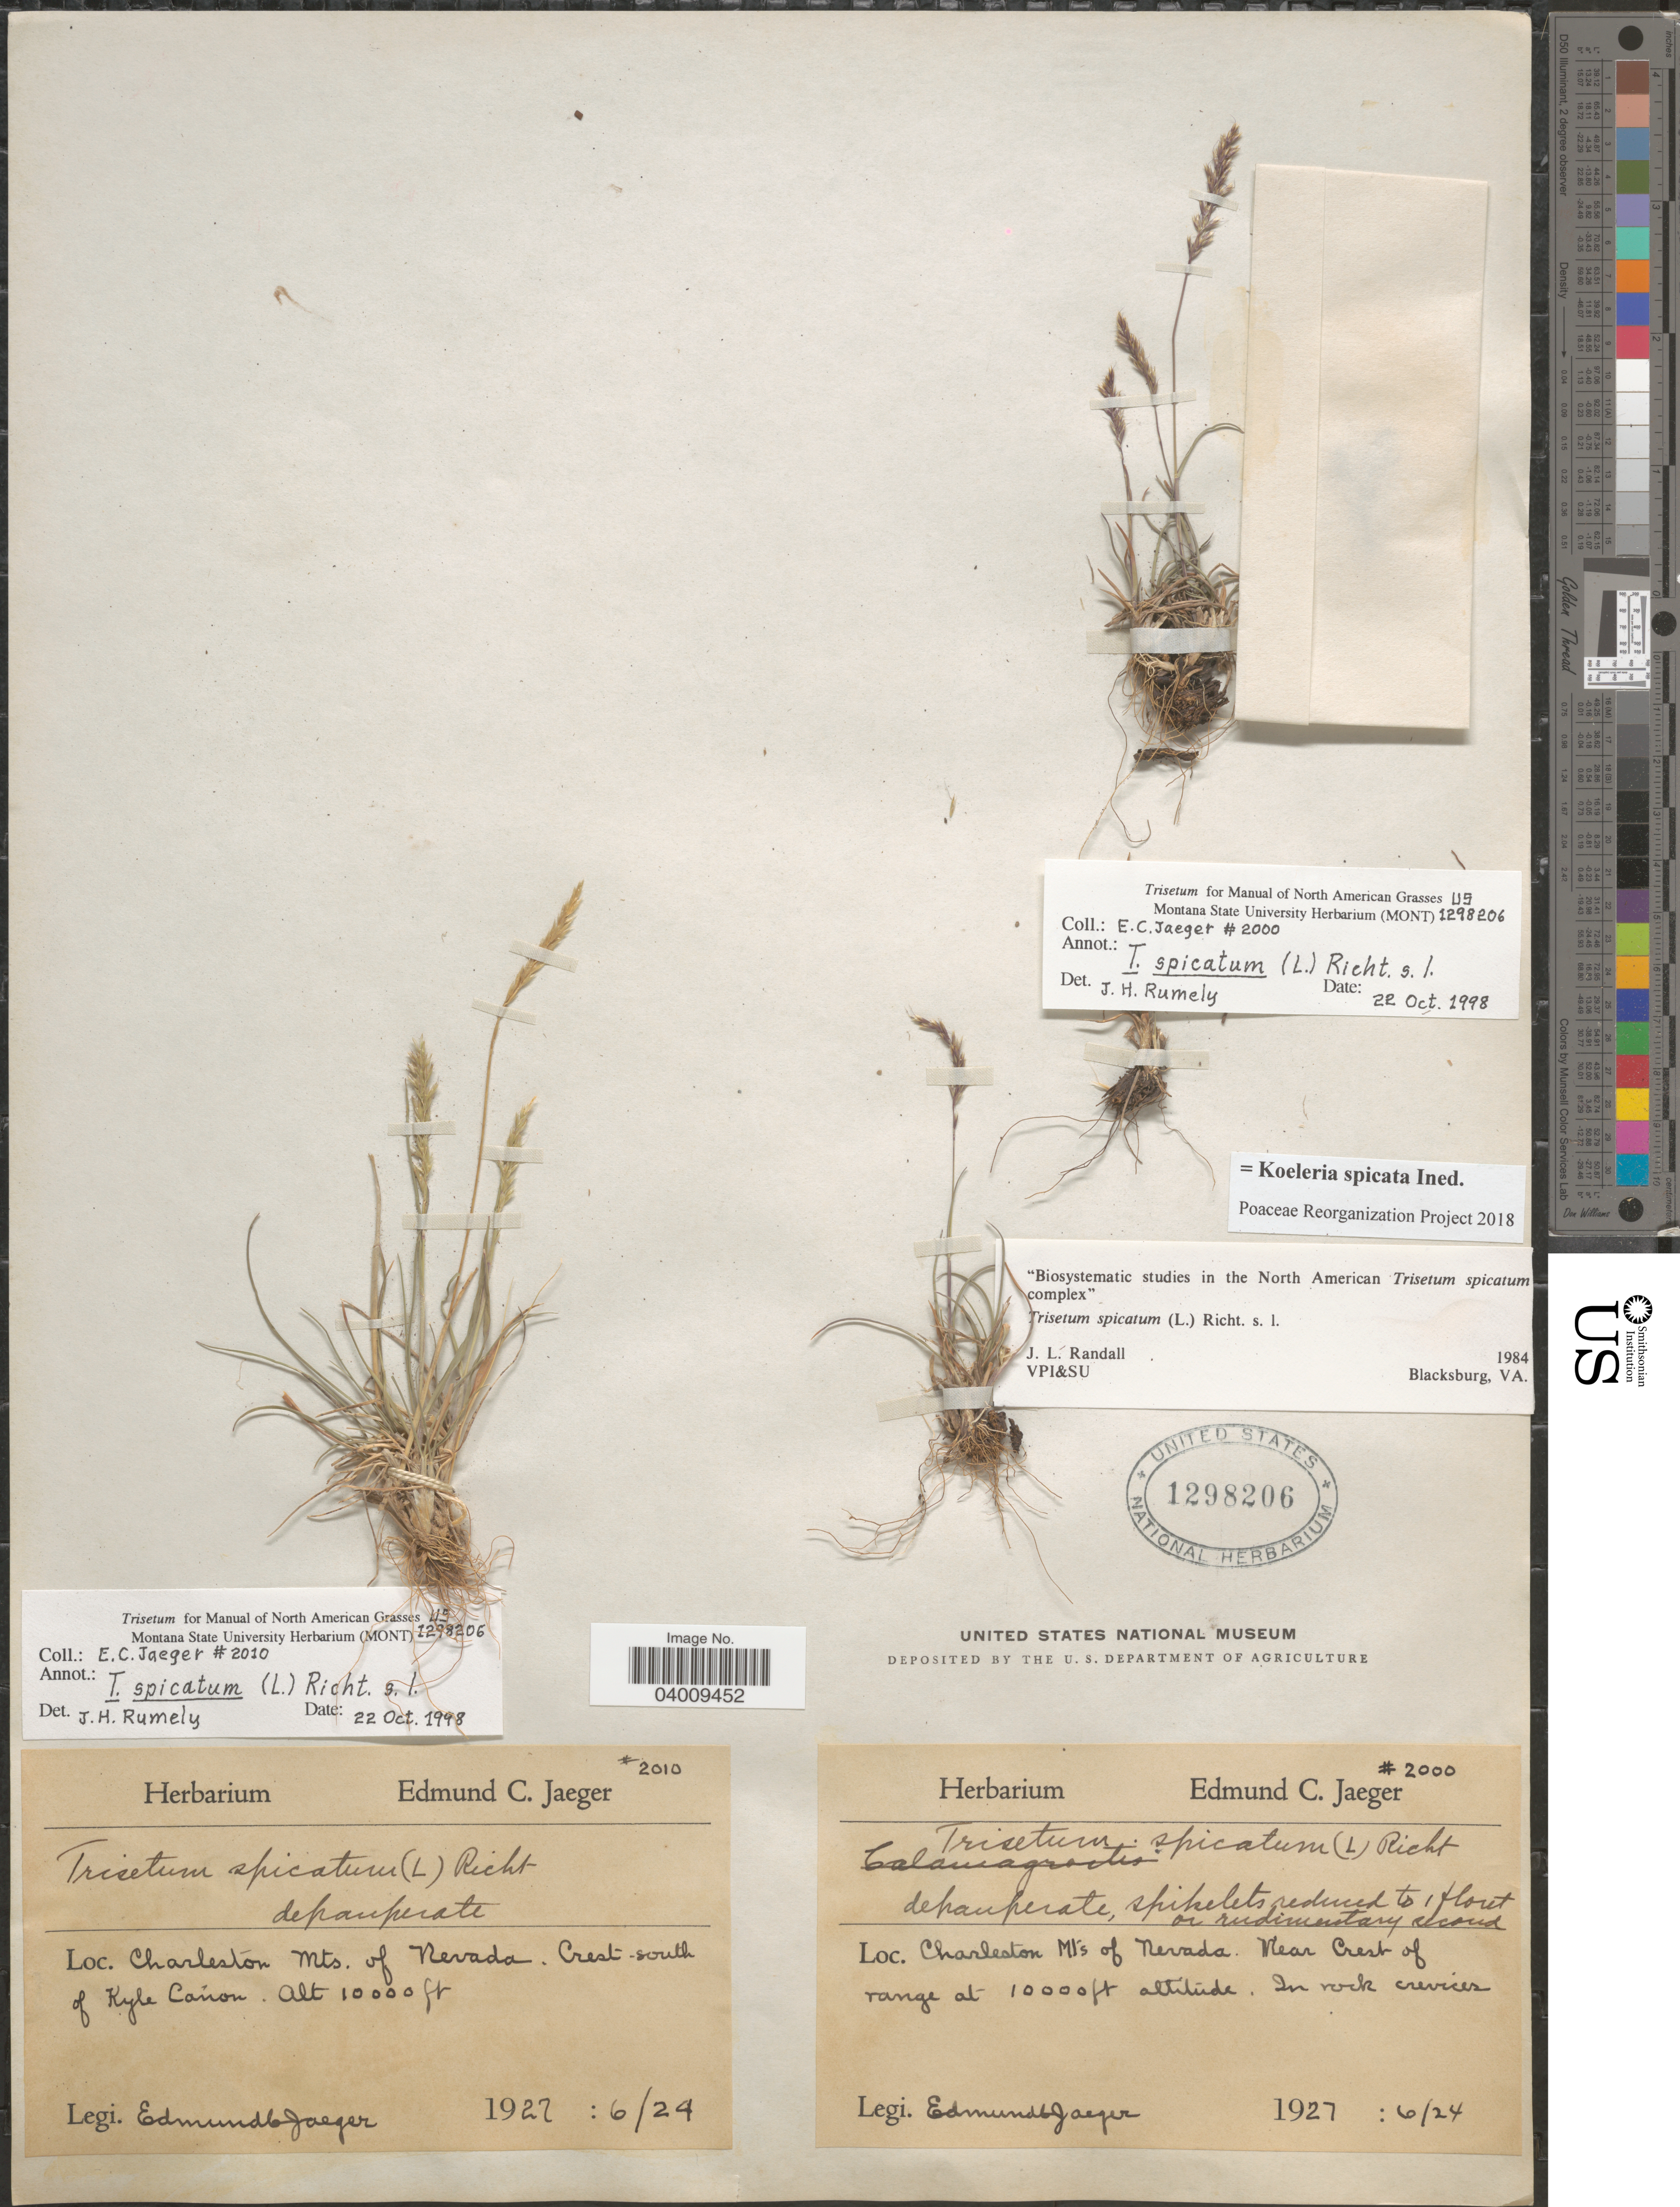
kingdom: Plantae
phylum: Tracheophyta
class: Liliopsida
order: Poales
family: Poaceae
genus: Koeleria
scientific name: Koeleria spicata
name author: (L.) Barberá et al.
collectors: E. Jaeger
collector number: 2010/2000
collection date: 1927-06-24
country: United States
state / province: Nevada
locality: Charleston Mts. of Nevada. Crest south of Kyle Canon. Near Crest of range.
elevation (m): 3048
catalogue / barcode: US 1298206